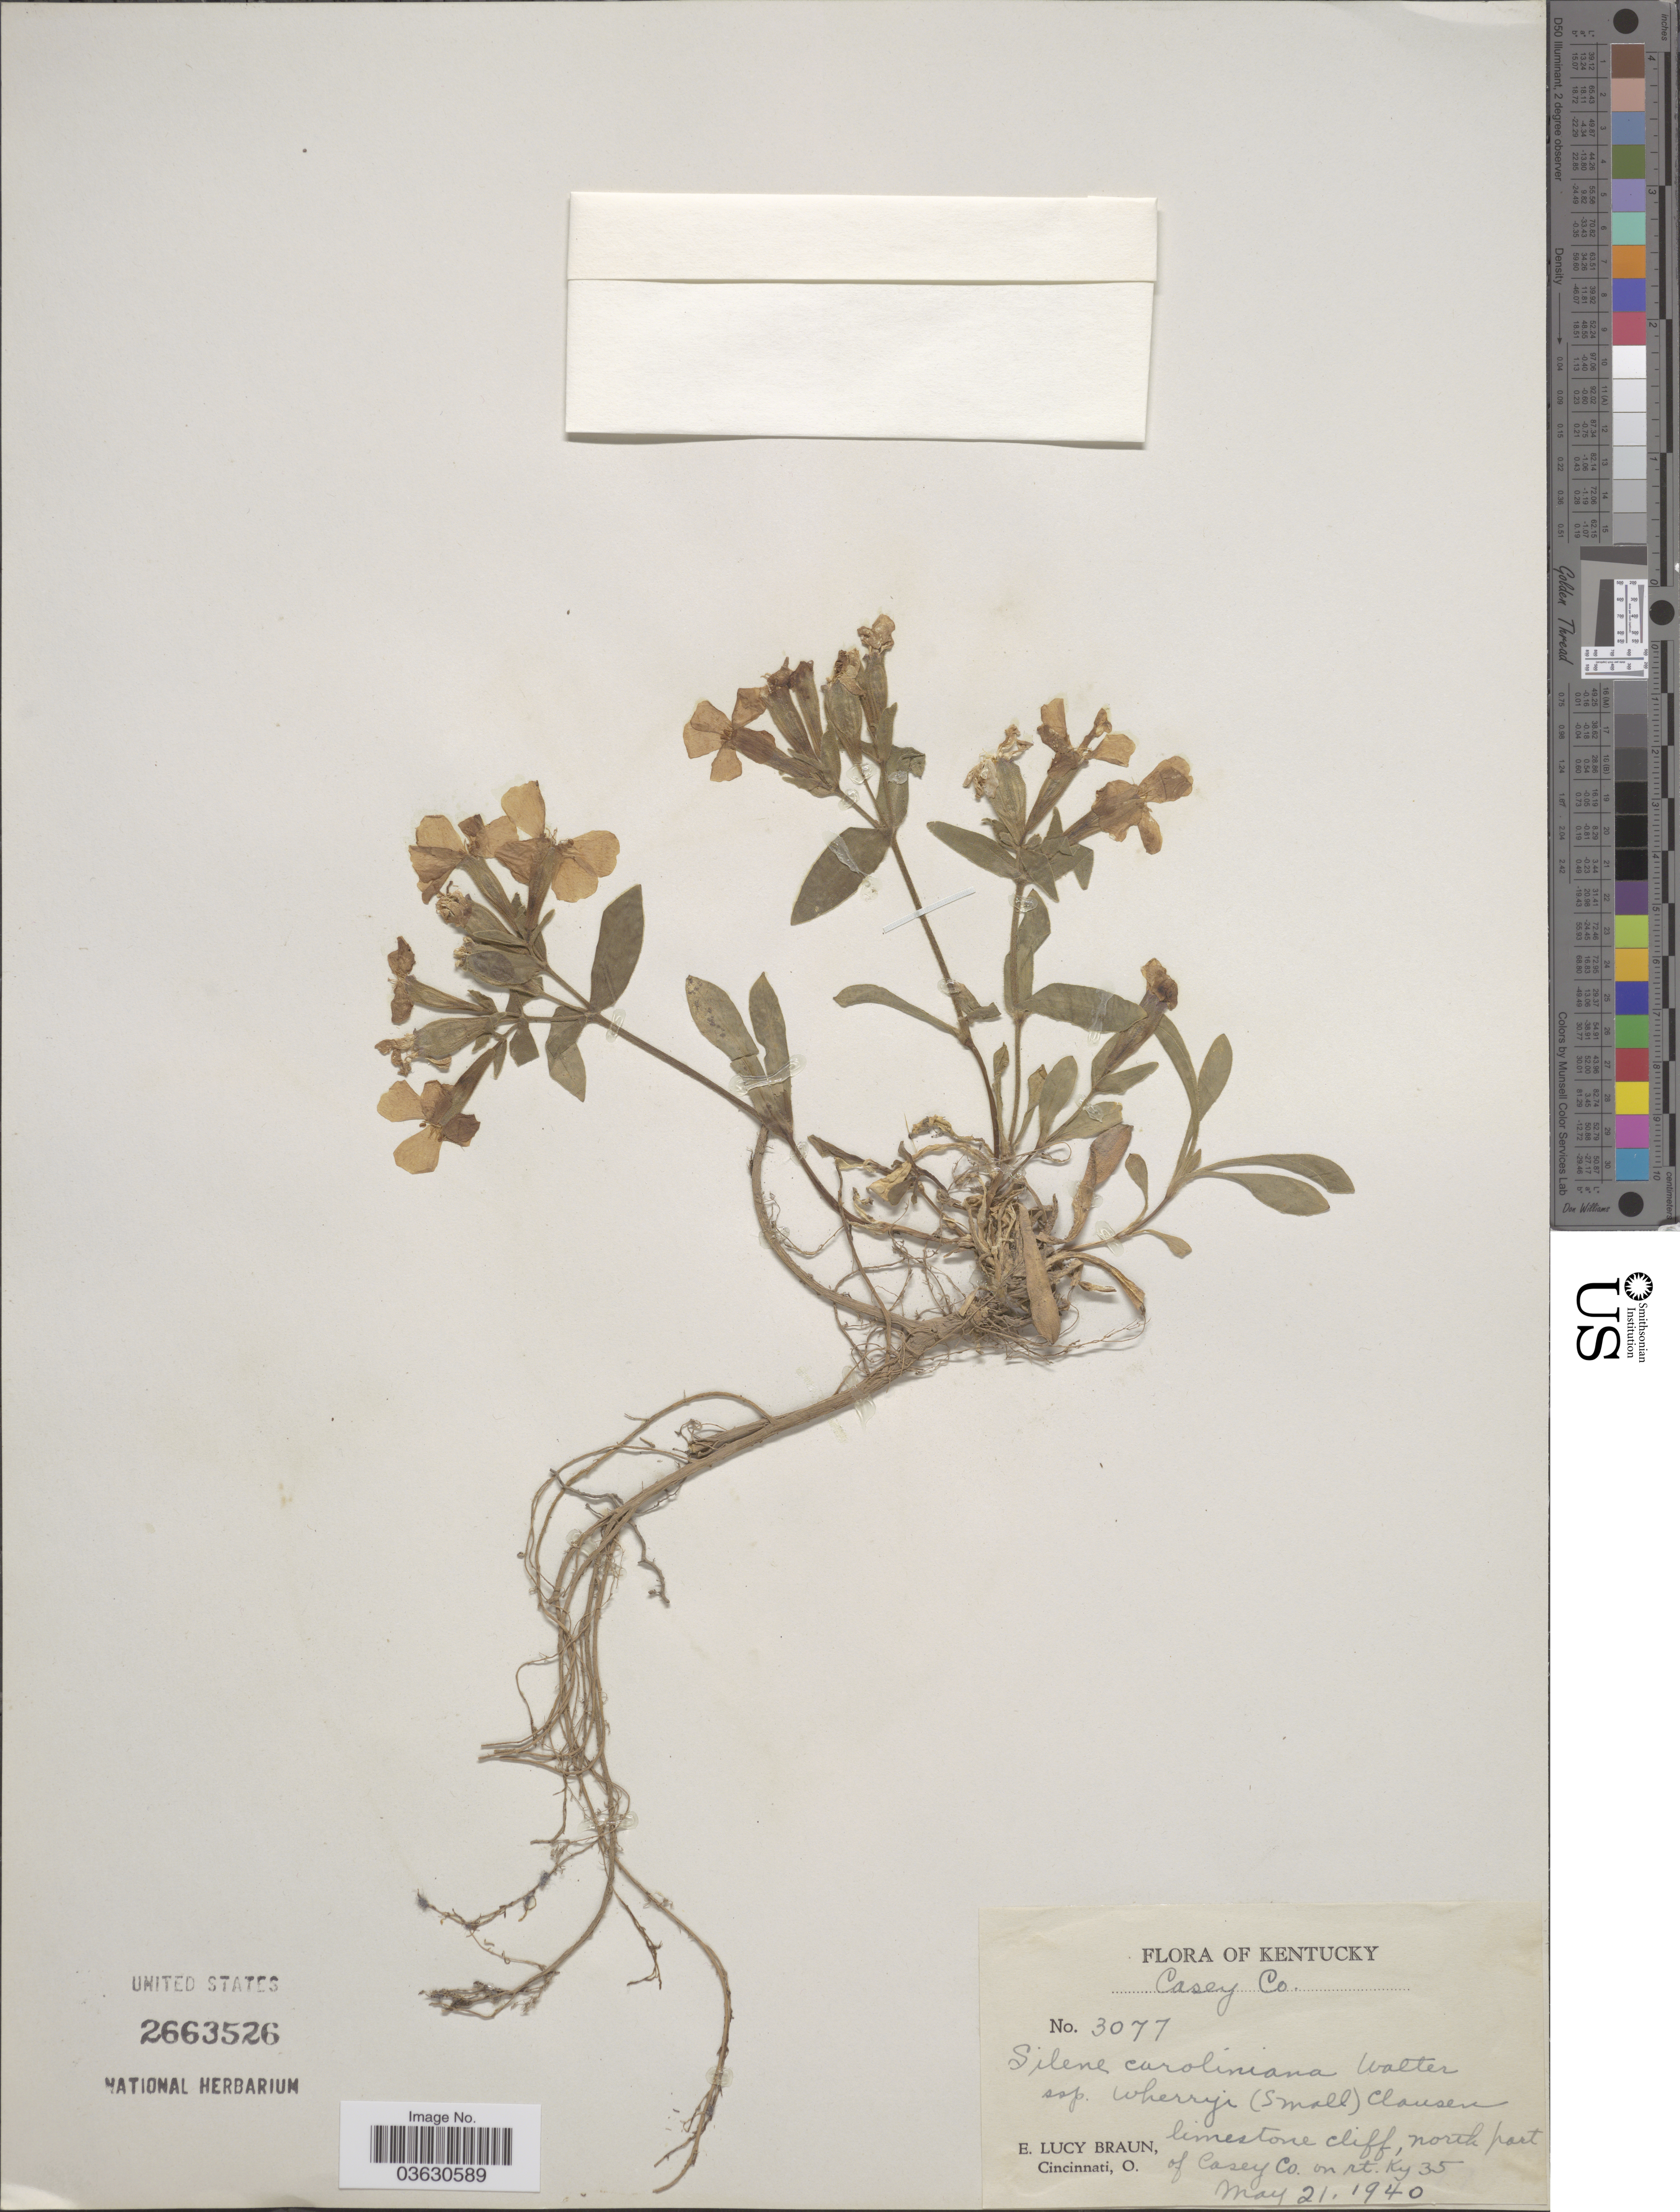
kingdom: Plantae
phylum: Tracheophyta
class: Magnoliopsida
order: Caryophyllales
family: Caryophyllaceae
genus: Silene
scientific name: Silene caroliniana subsp. wherryi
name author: Walter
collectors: E. L. Braun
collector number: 3077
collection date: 1940-05-21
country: United States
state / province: Kentucky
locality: Casey Co. Limestone cliff, north part of Casey Co. on rt. Ky 35.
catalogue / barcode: US 2663526